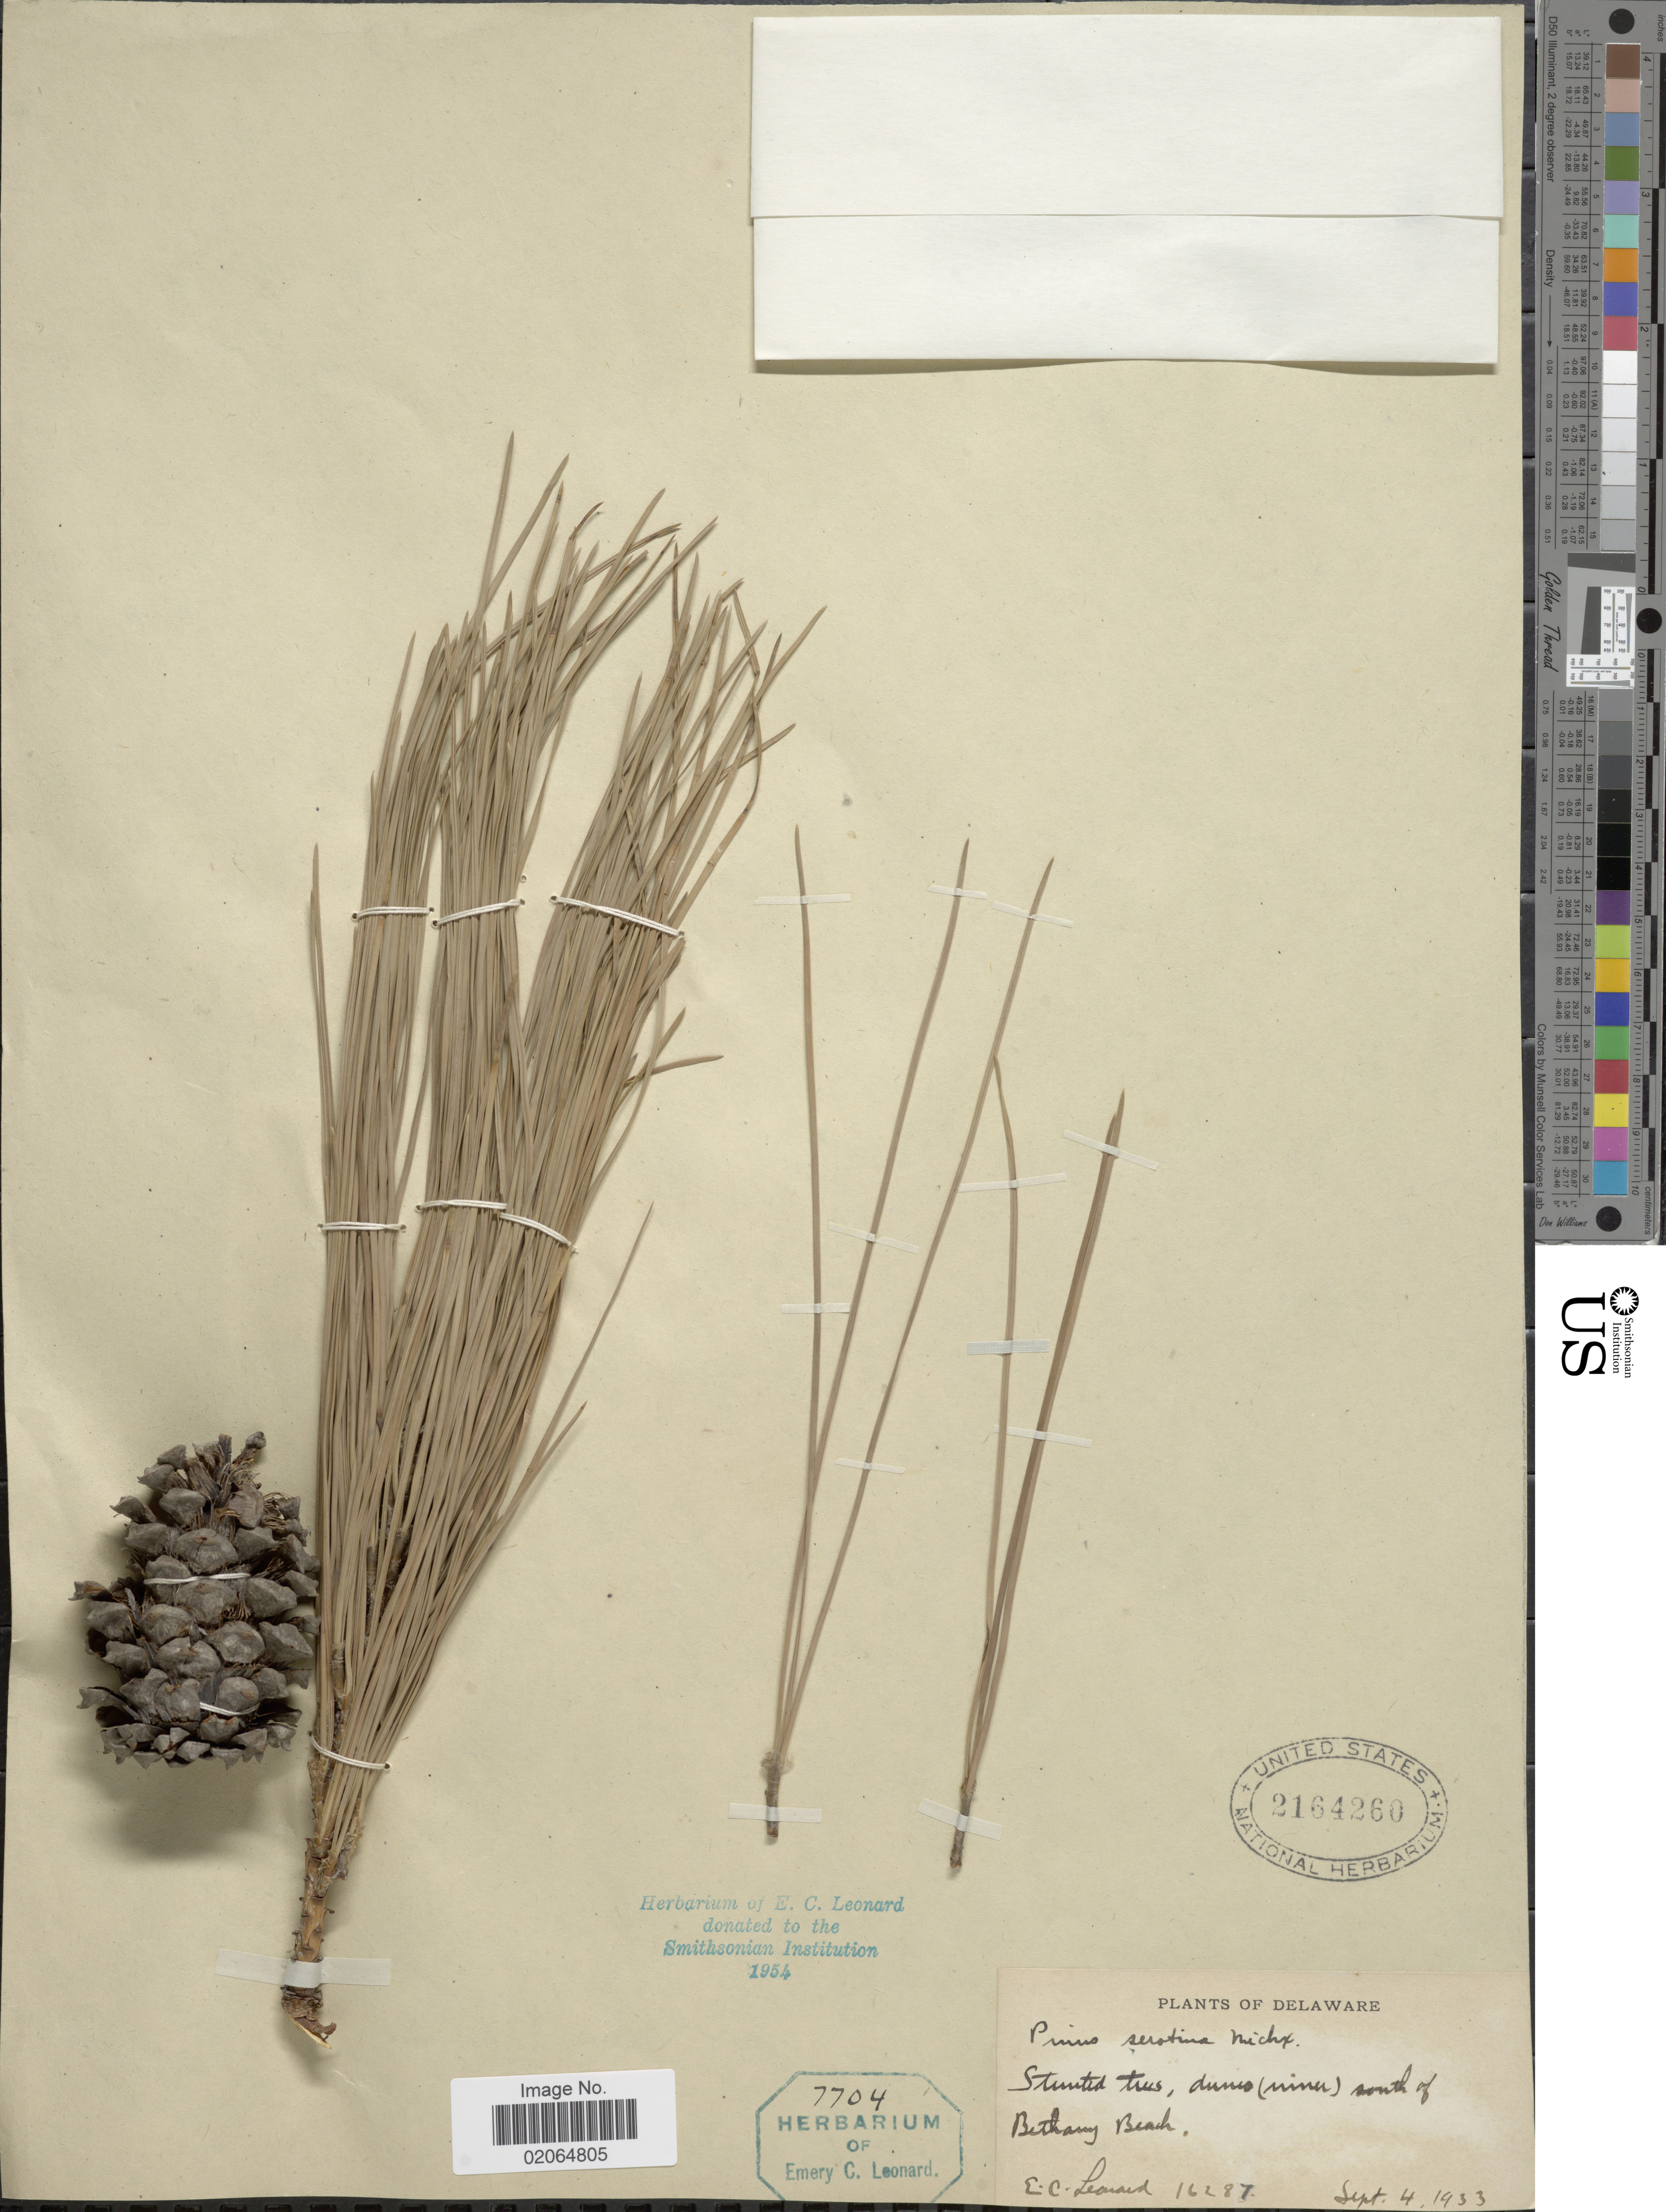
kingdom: Plantae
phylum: Tracheophyta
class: Pinopsida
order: Pinales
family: Pinaceae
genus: Pinus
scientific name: Pinus serotina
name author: Michx.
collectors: E. C. Leonard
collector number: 16287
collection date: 1933-09-04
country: United States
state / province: Delaware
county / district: Sussex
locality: Bethany Beach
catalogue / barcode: US 2164260